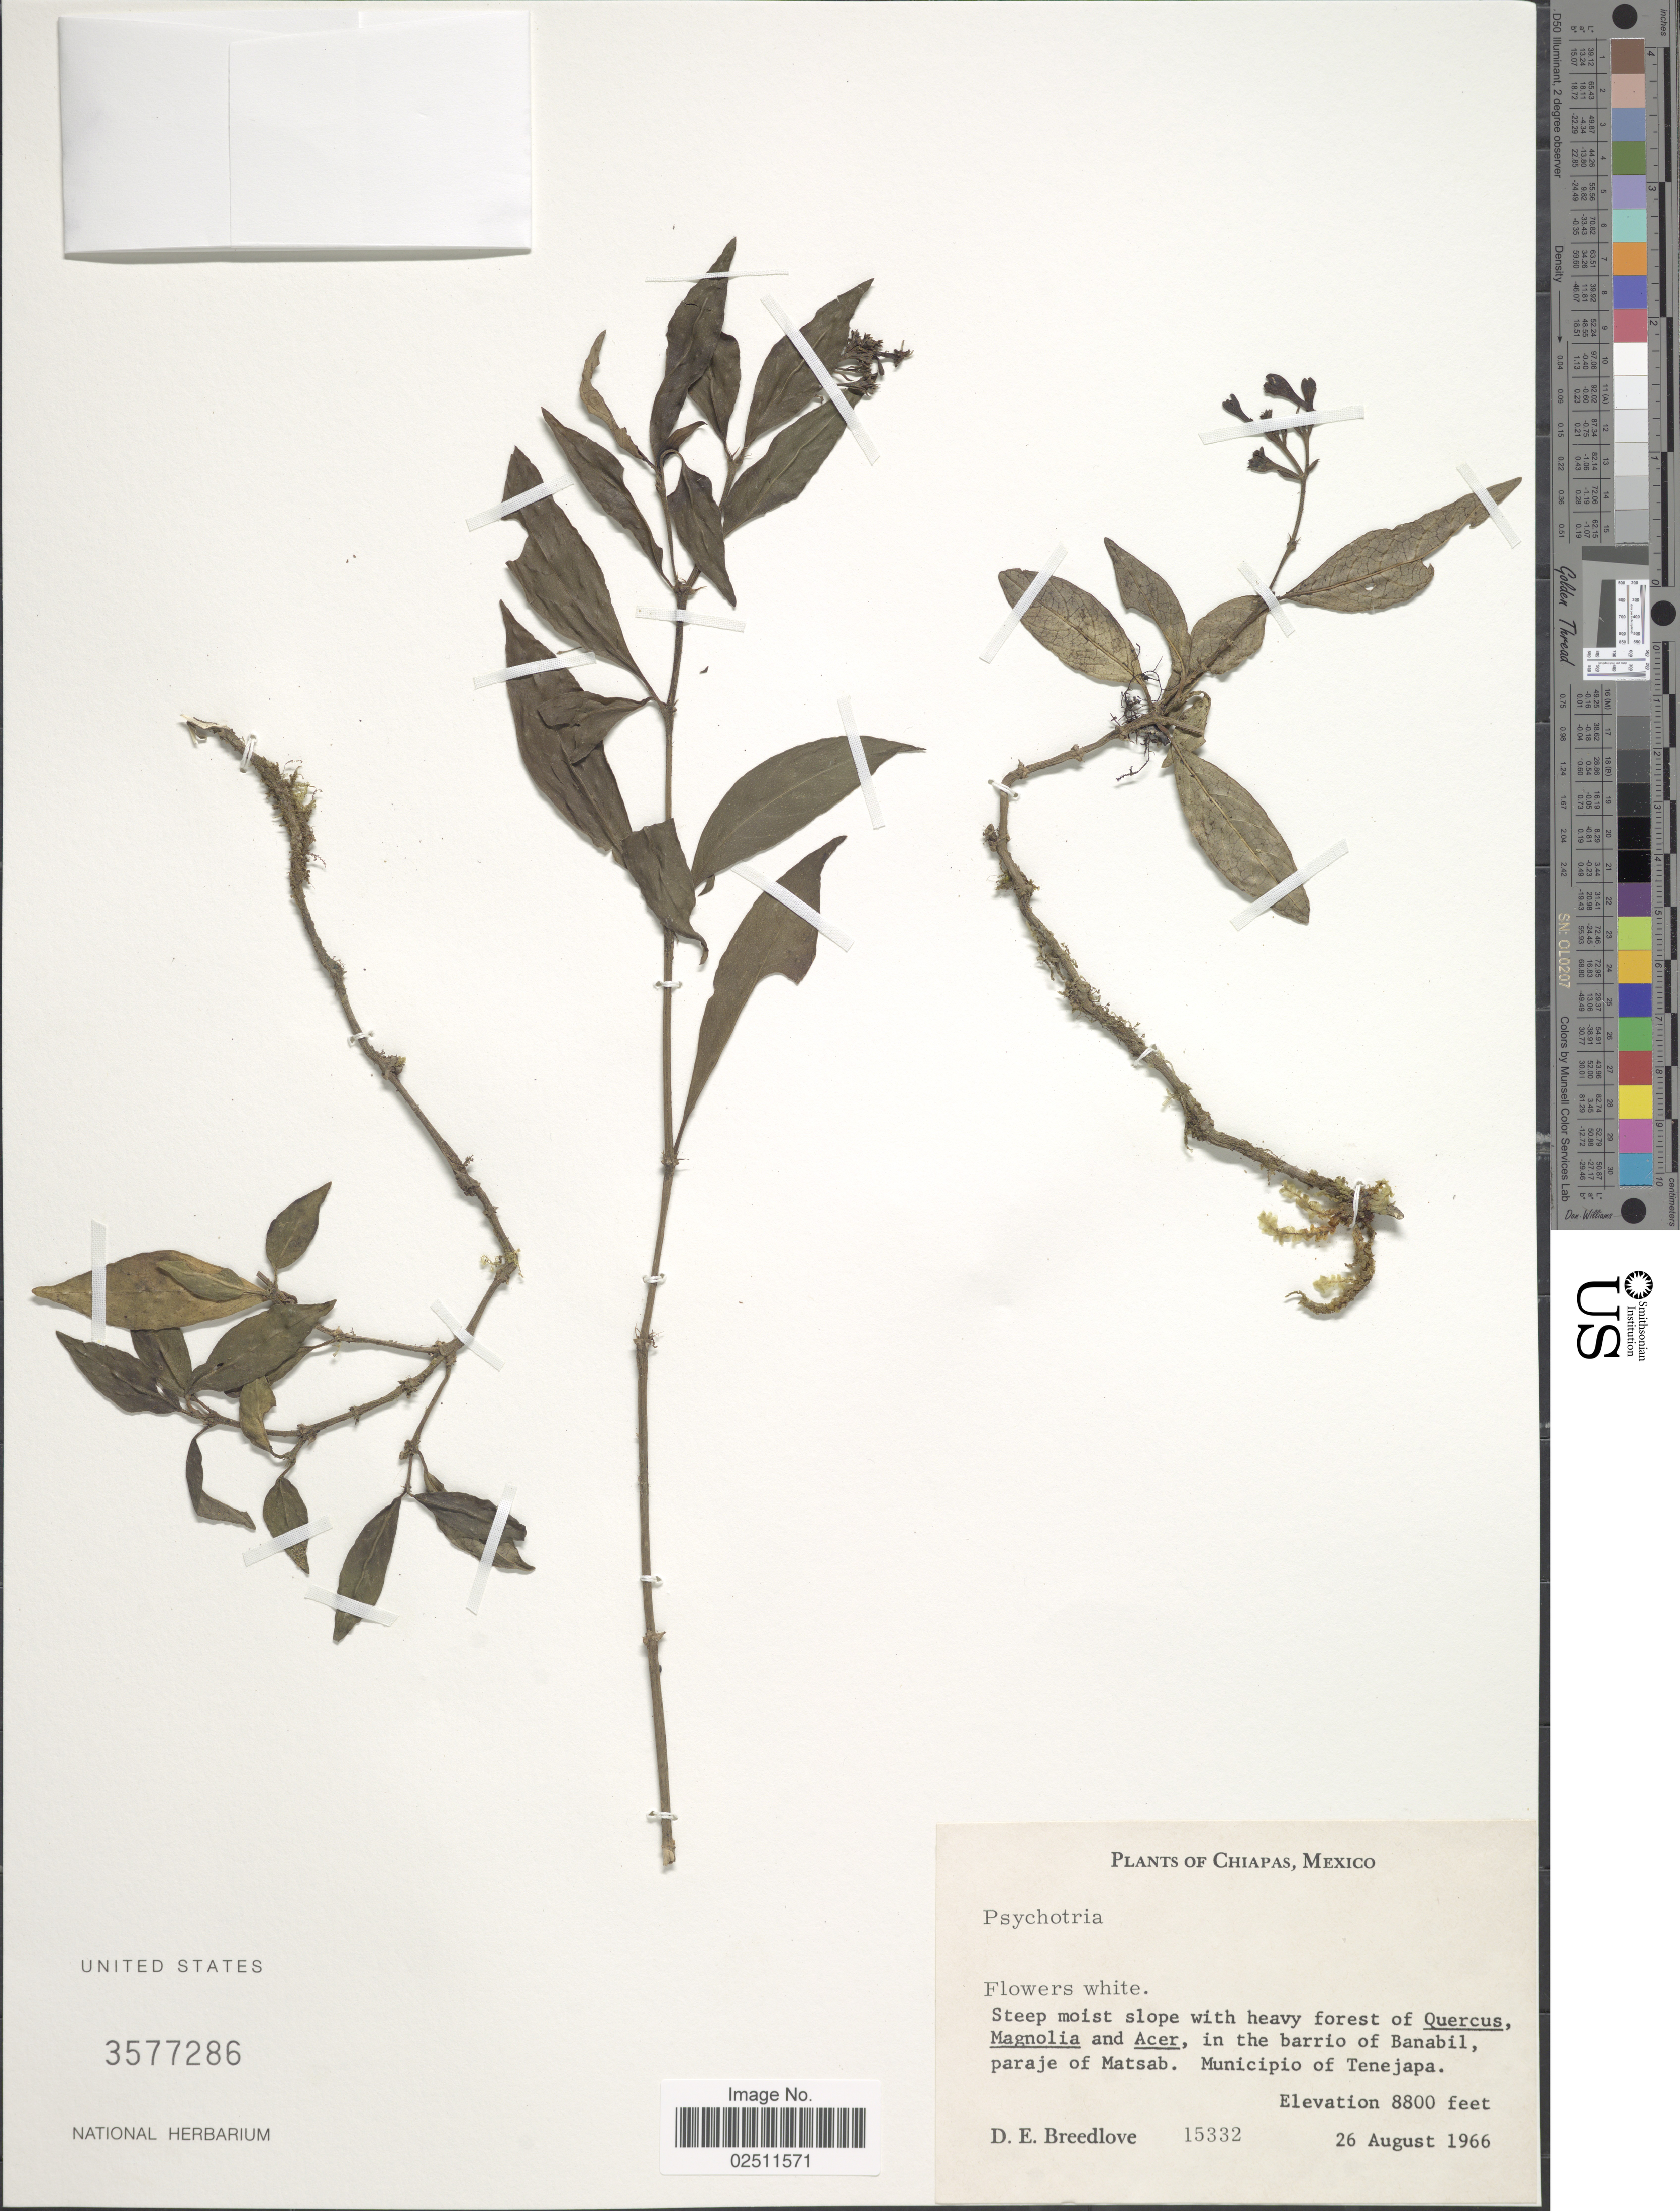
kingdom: Plantae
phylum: Tracheophyta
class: Magnoliopsida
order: Gentianales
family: Rubiaceae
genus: Psychotria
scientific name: Psychotria sp.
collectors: D. E. Breedlove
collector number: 15332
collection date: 1966-08-26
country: Mexico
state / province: Chiapas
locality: In the barrio of Banabil, paraje of Matsab. Municipio of Tenejapa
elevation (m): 2682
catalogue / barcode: US 3577286